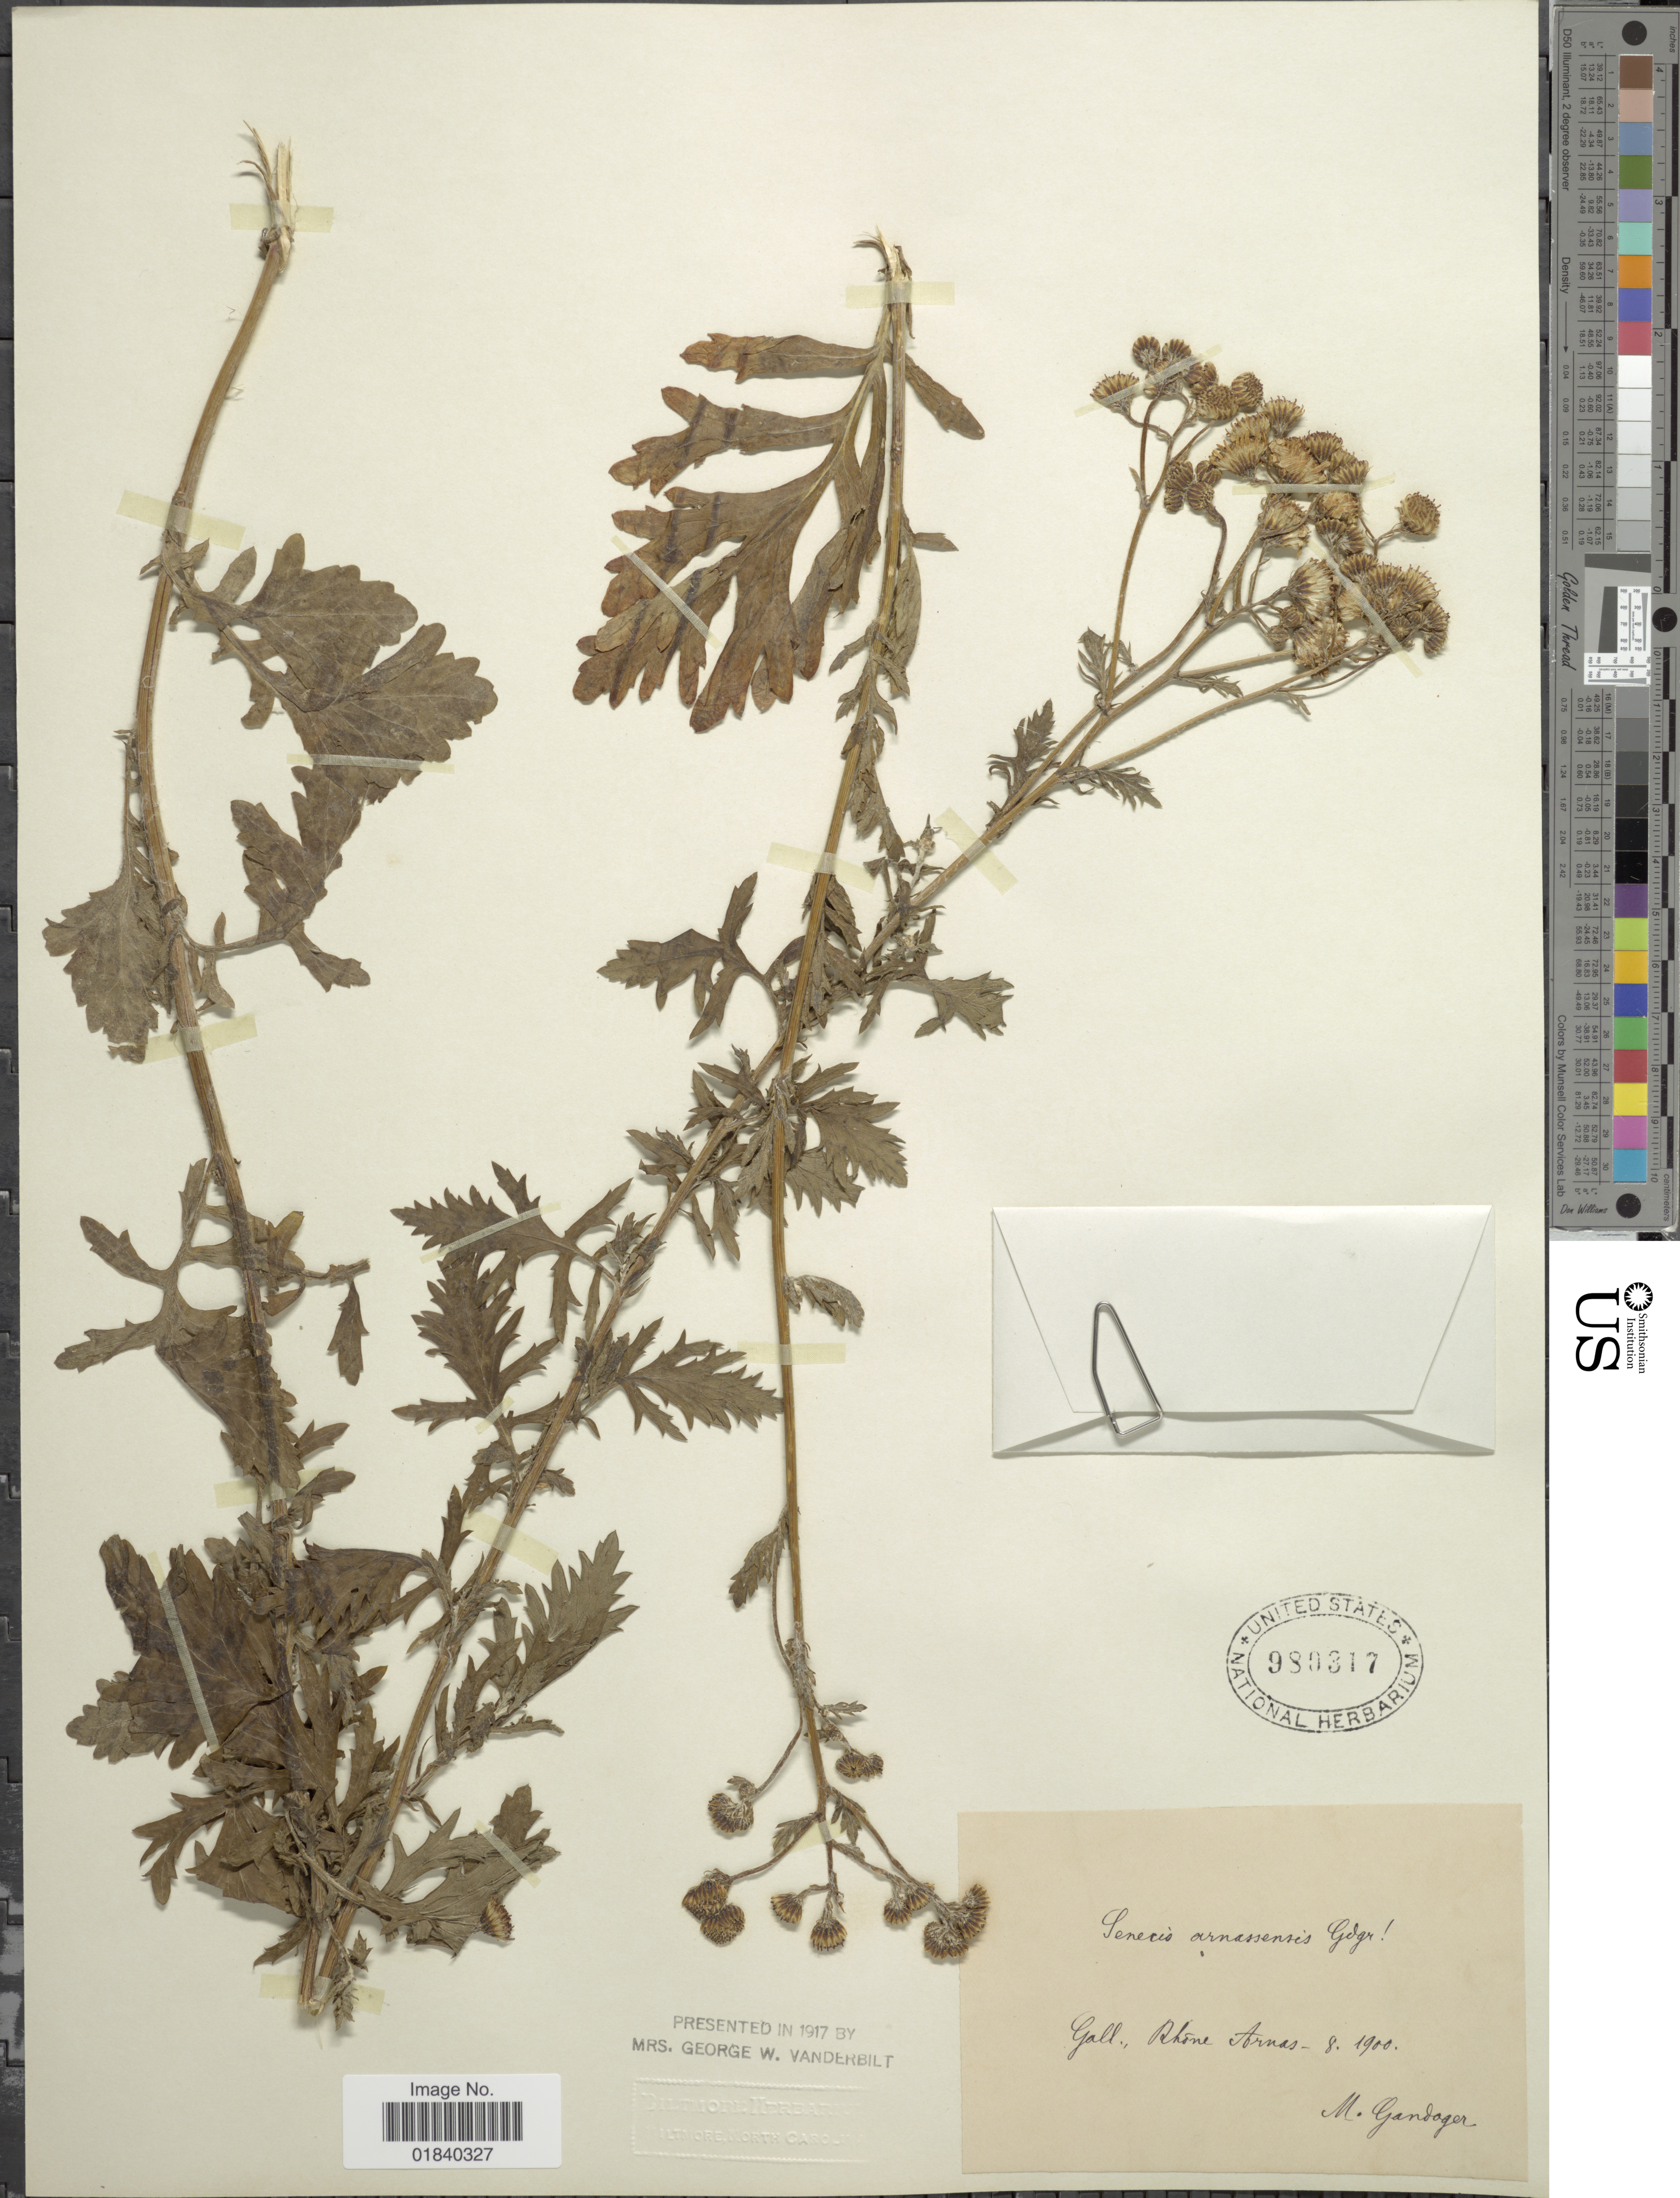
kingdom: Plantae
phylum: Tracheophyta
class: Magnoliopsida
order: Asterales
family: Asteraceae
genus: Senecio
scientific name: Senecio arnassensis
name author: Gand.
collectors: M. Gandoger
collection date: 1900-08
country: France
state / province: Auvergne-Rhône-Alpes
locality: Gall., Rhone Arnas. [interpreted]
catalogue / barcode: US 980317